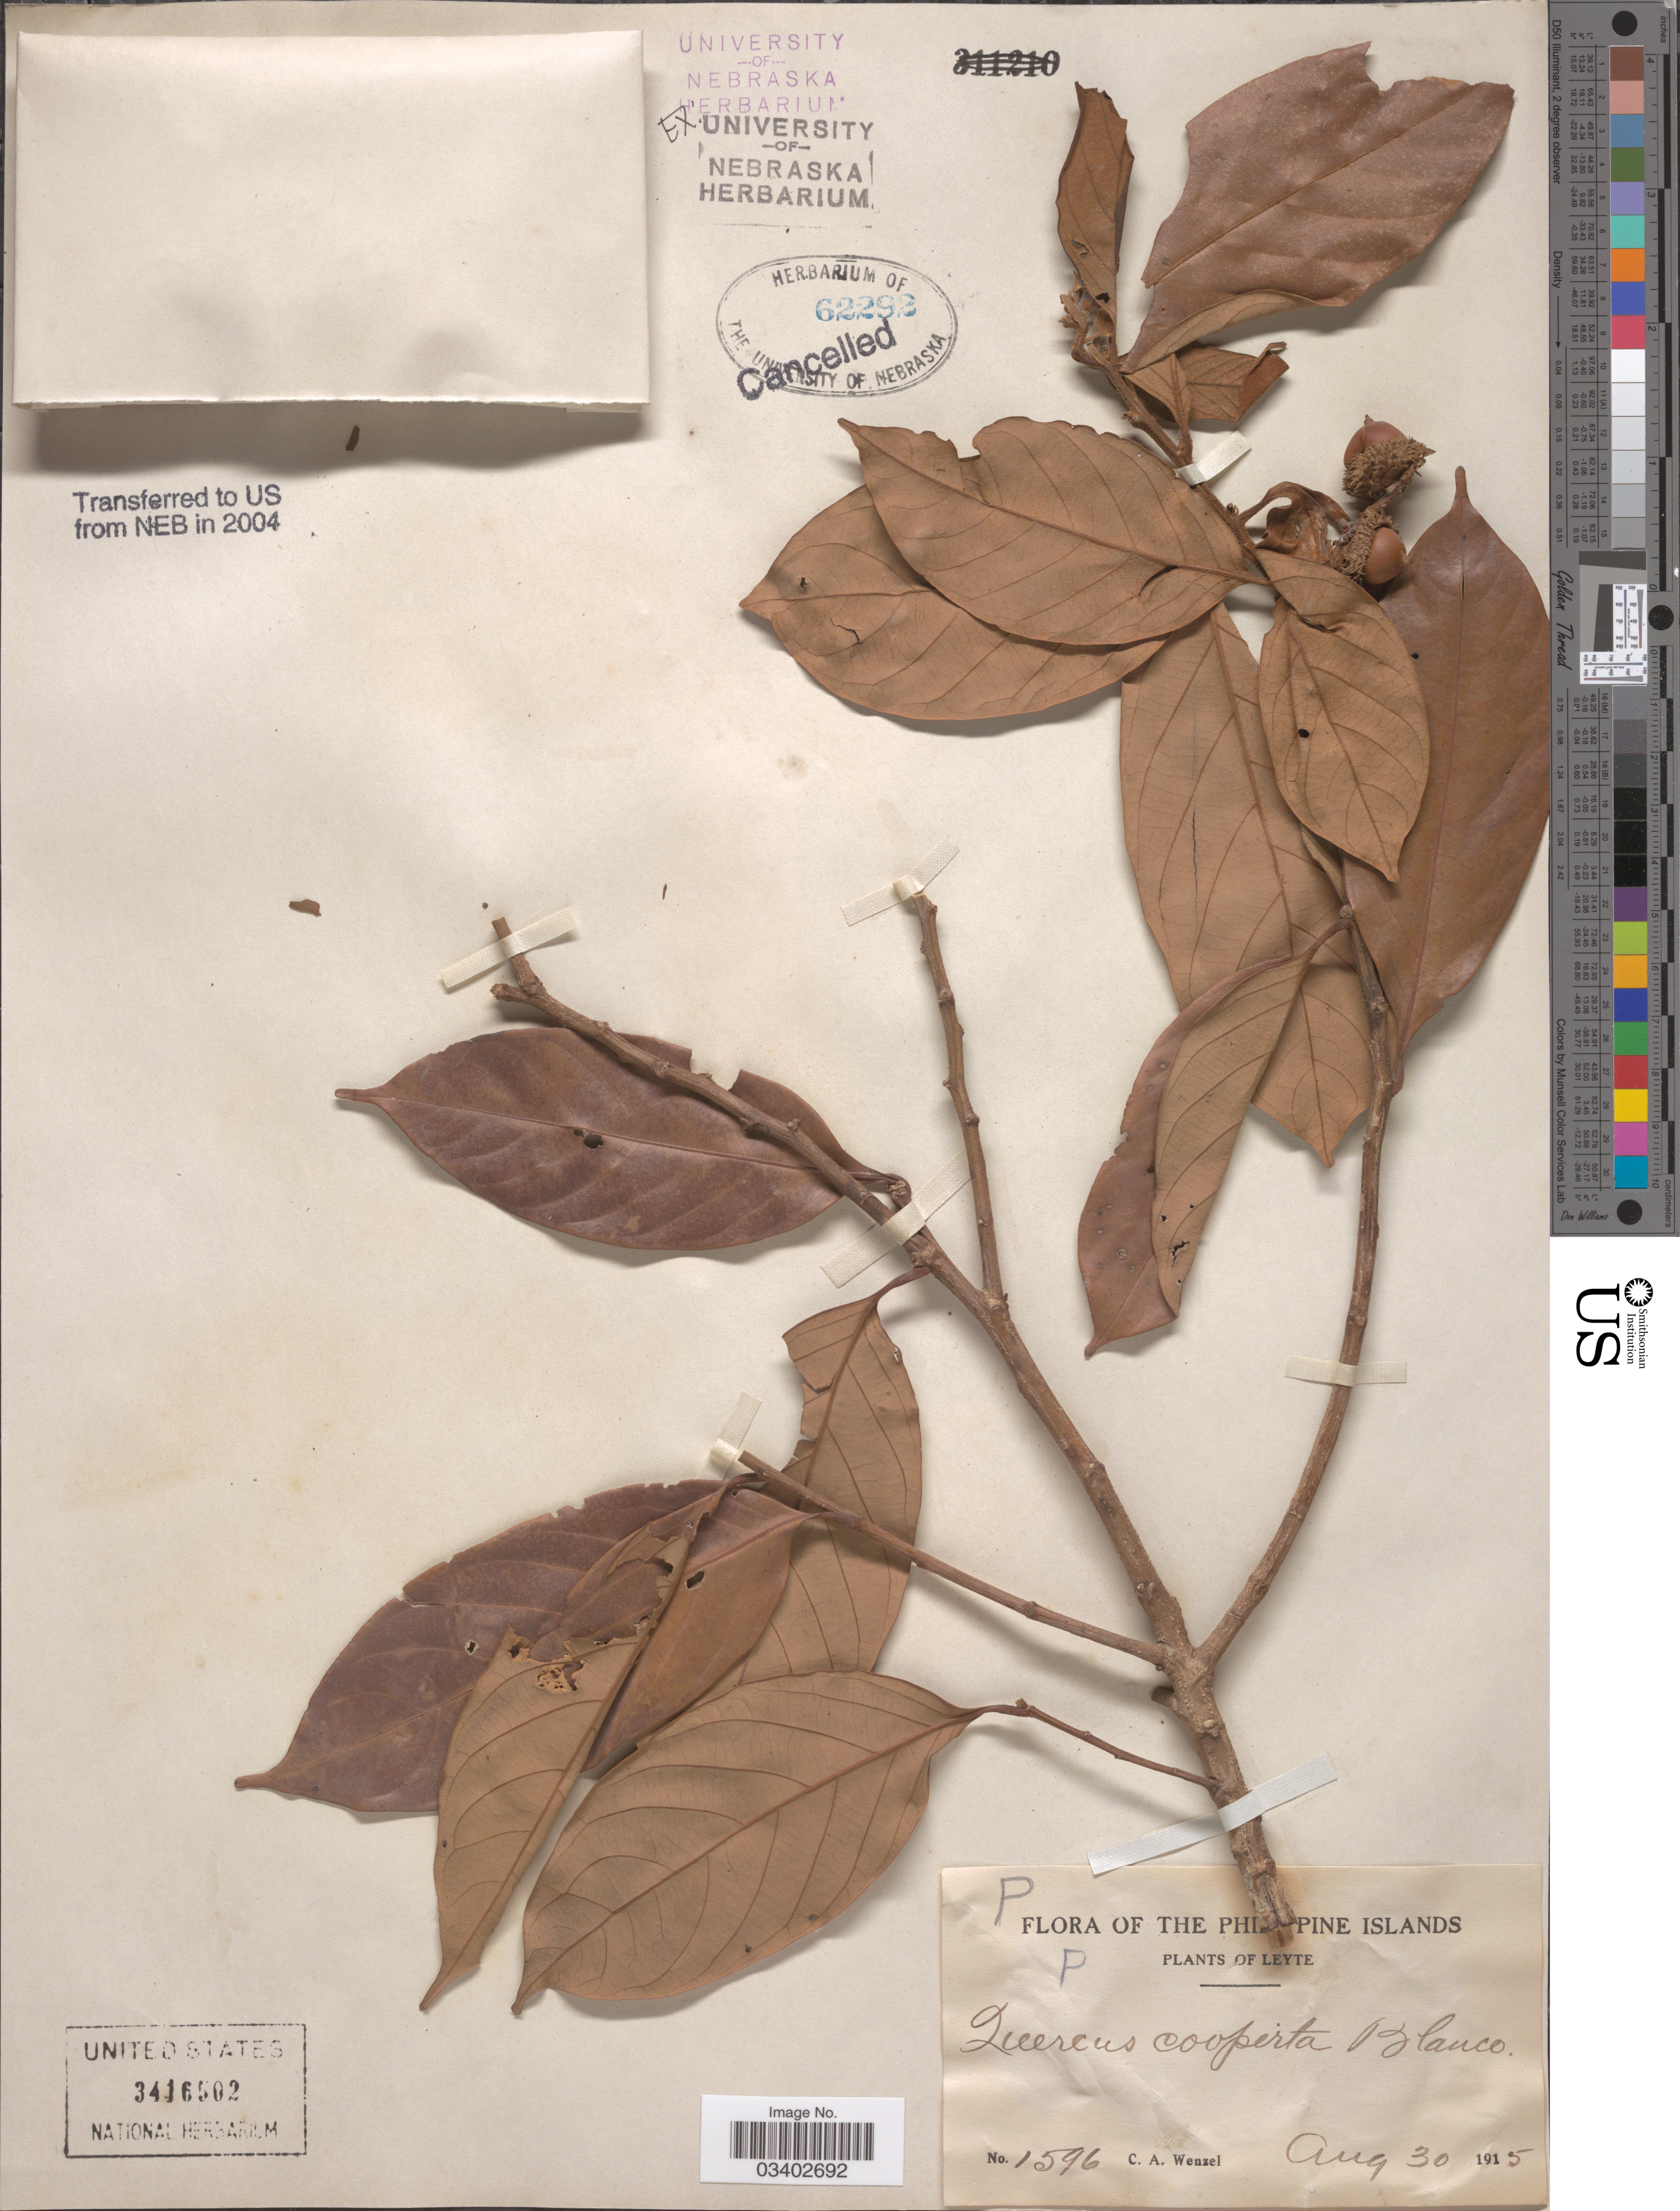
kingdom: Plantae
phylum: Tracheophyta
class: Magnoliopsida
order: Fagales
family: Fagaceae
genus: Lithocarpus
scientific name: Lithocarpus coopertus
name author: (Blanco) Rehder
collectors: C. Wenzel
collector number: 1596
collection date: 1915-08-30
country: Philippines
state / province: Eastern Visayas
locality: Leyte.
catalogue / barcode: US 3416502